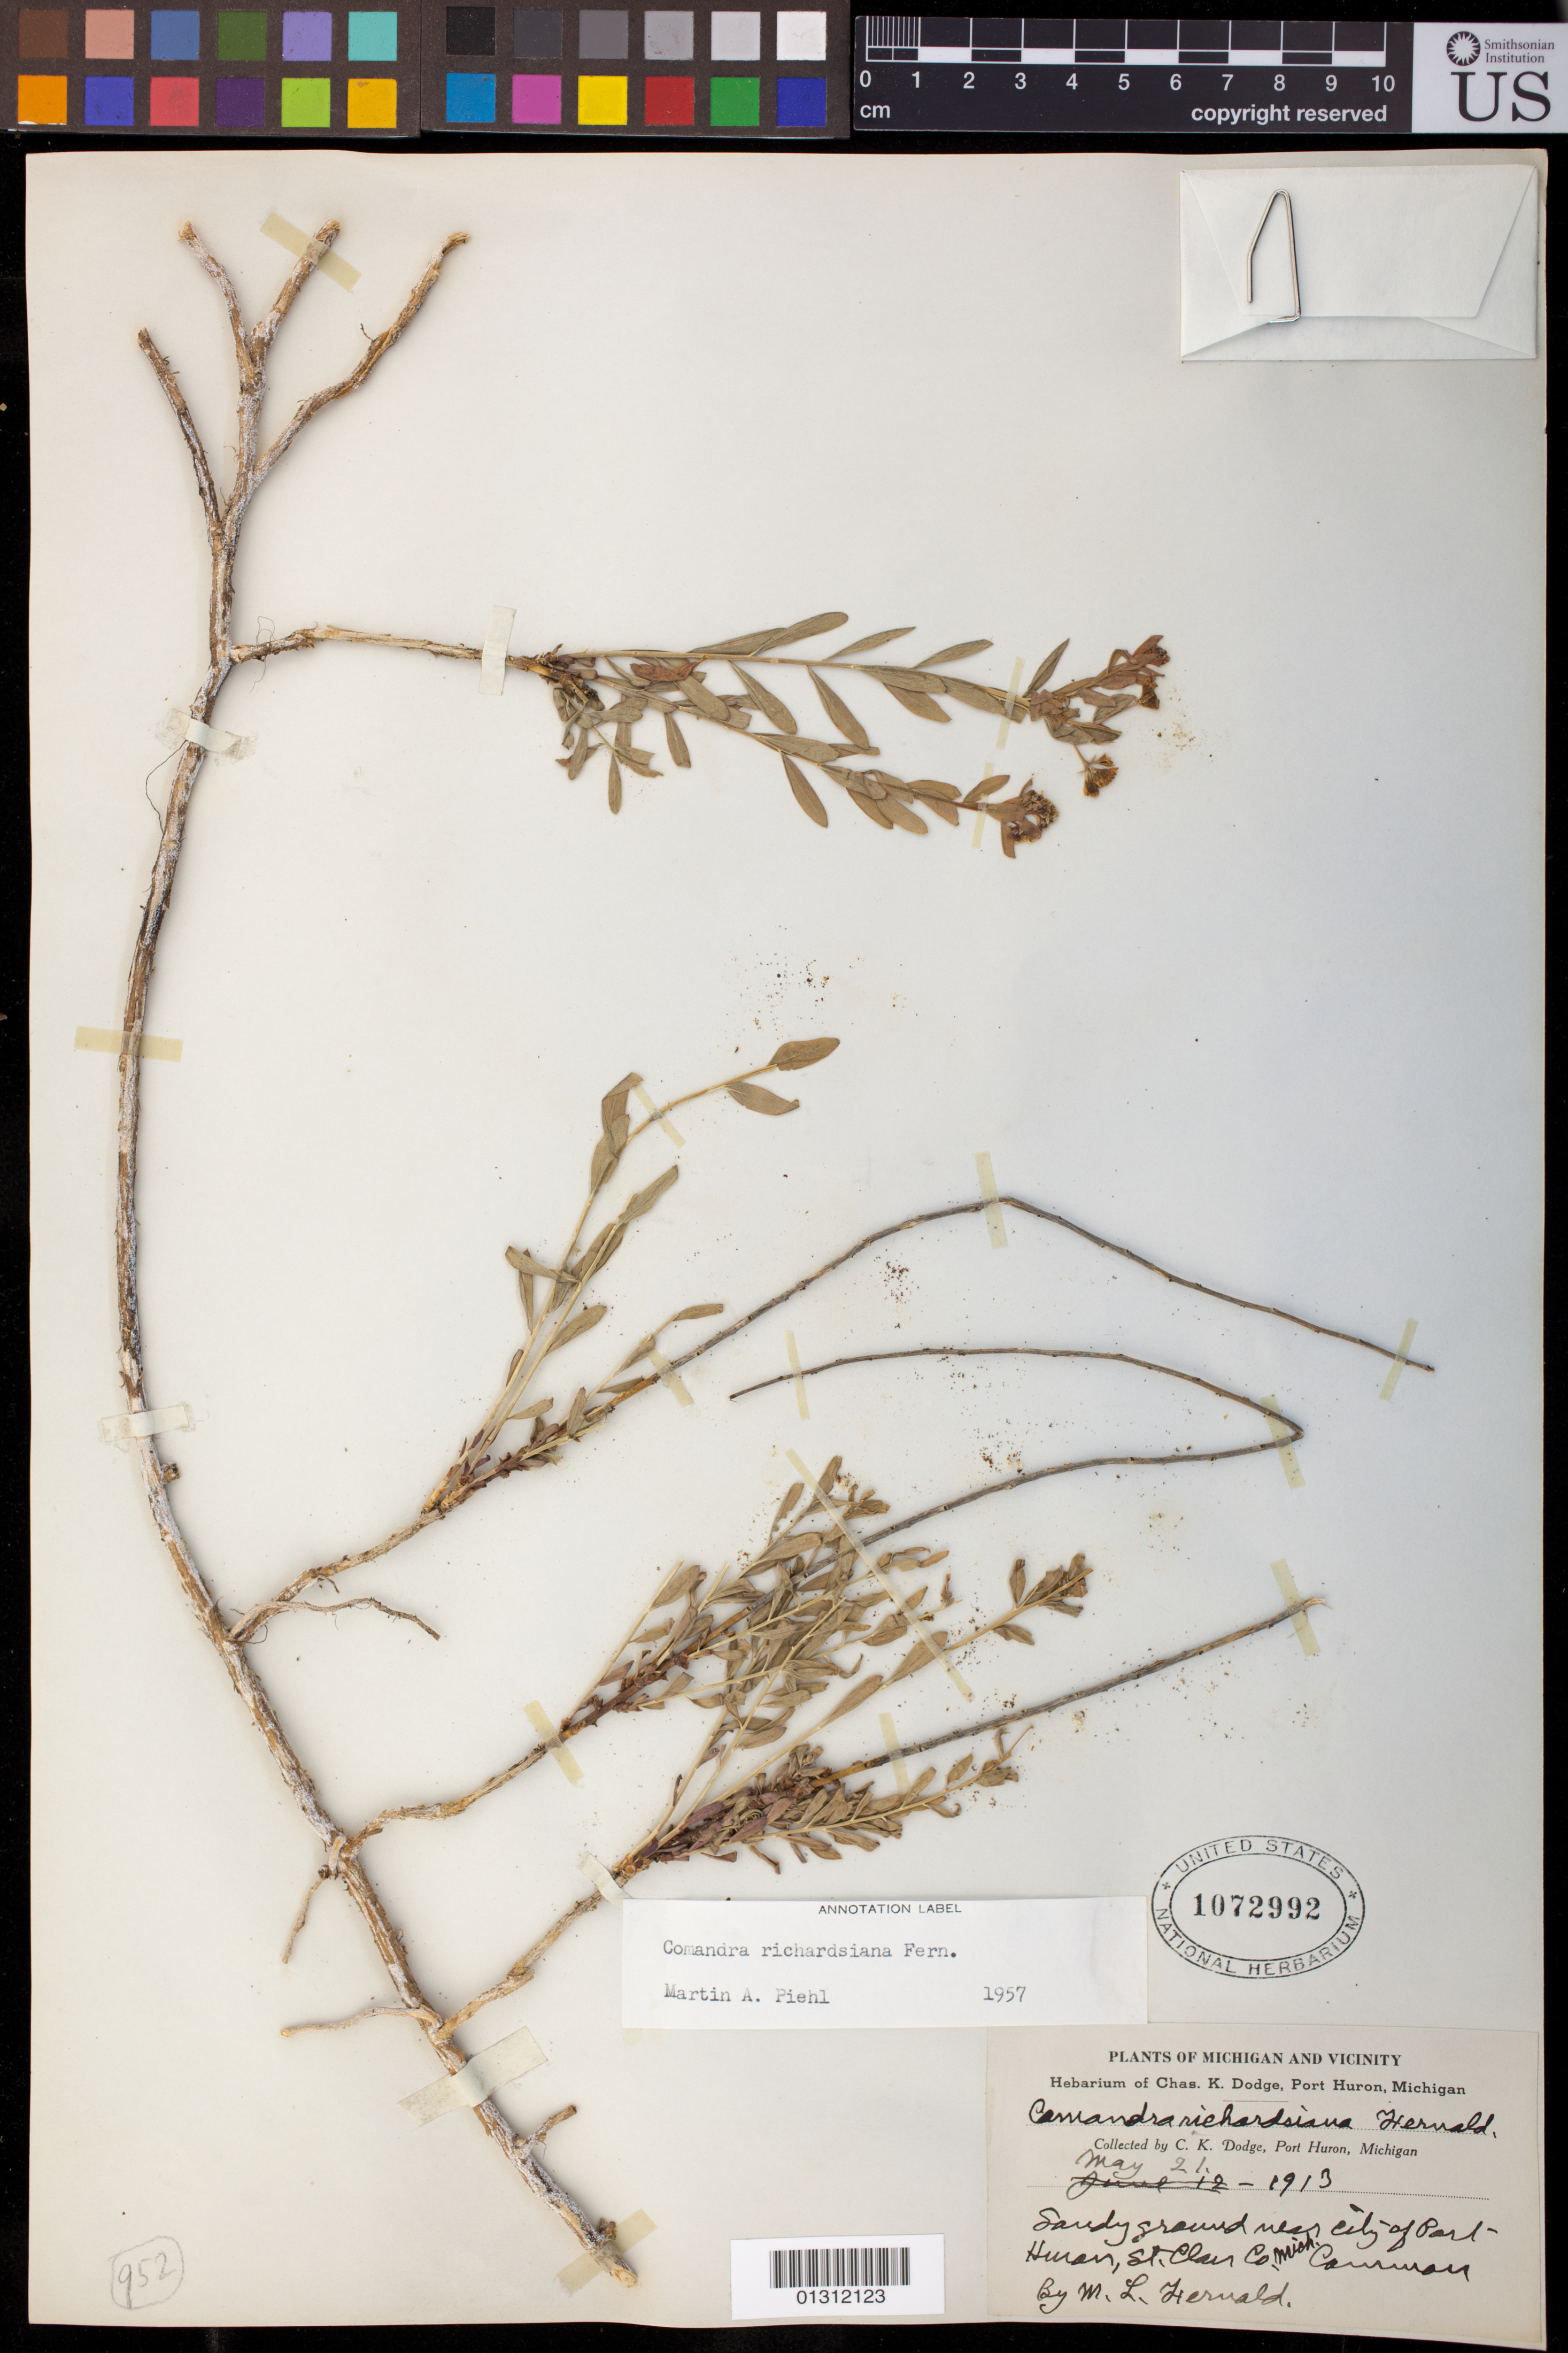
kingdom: Plantae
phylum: Tracheophyta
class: Magnoliopsida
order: Santalales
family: Comandraceae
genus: Comandra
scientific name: Comandra richardsiana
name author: Fernald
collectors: M. L. Fernald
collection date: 1913-05-21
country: United States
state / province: Michigan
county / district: Saint Clair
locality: near City of Port Huron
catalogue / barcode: US 1072992